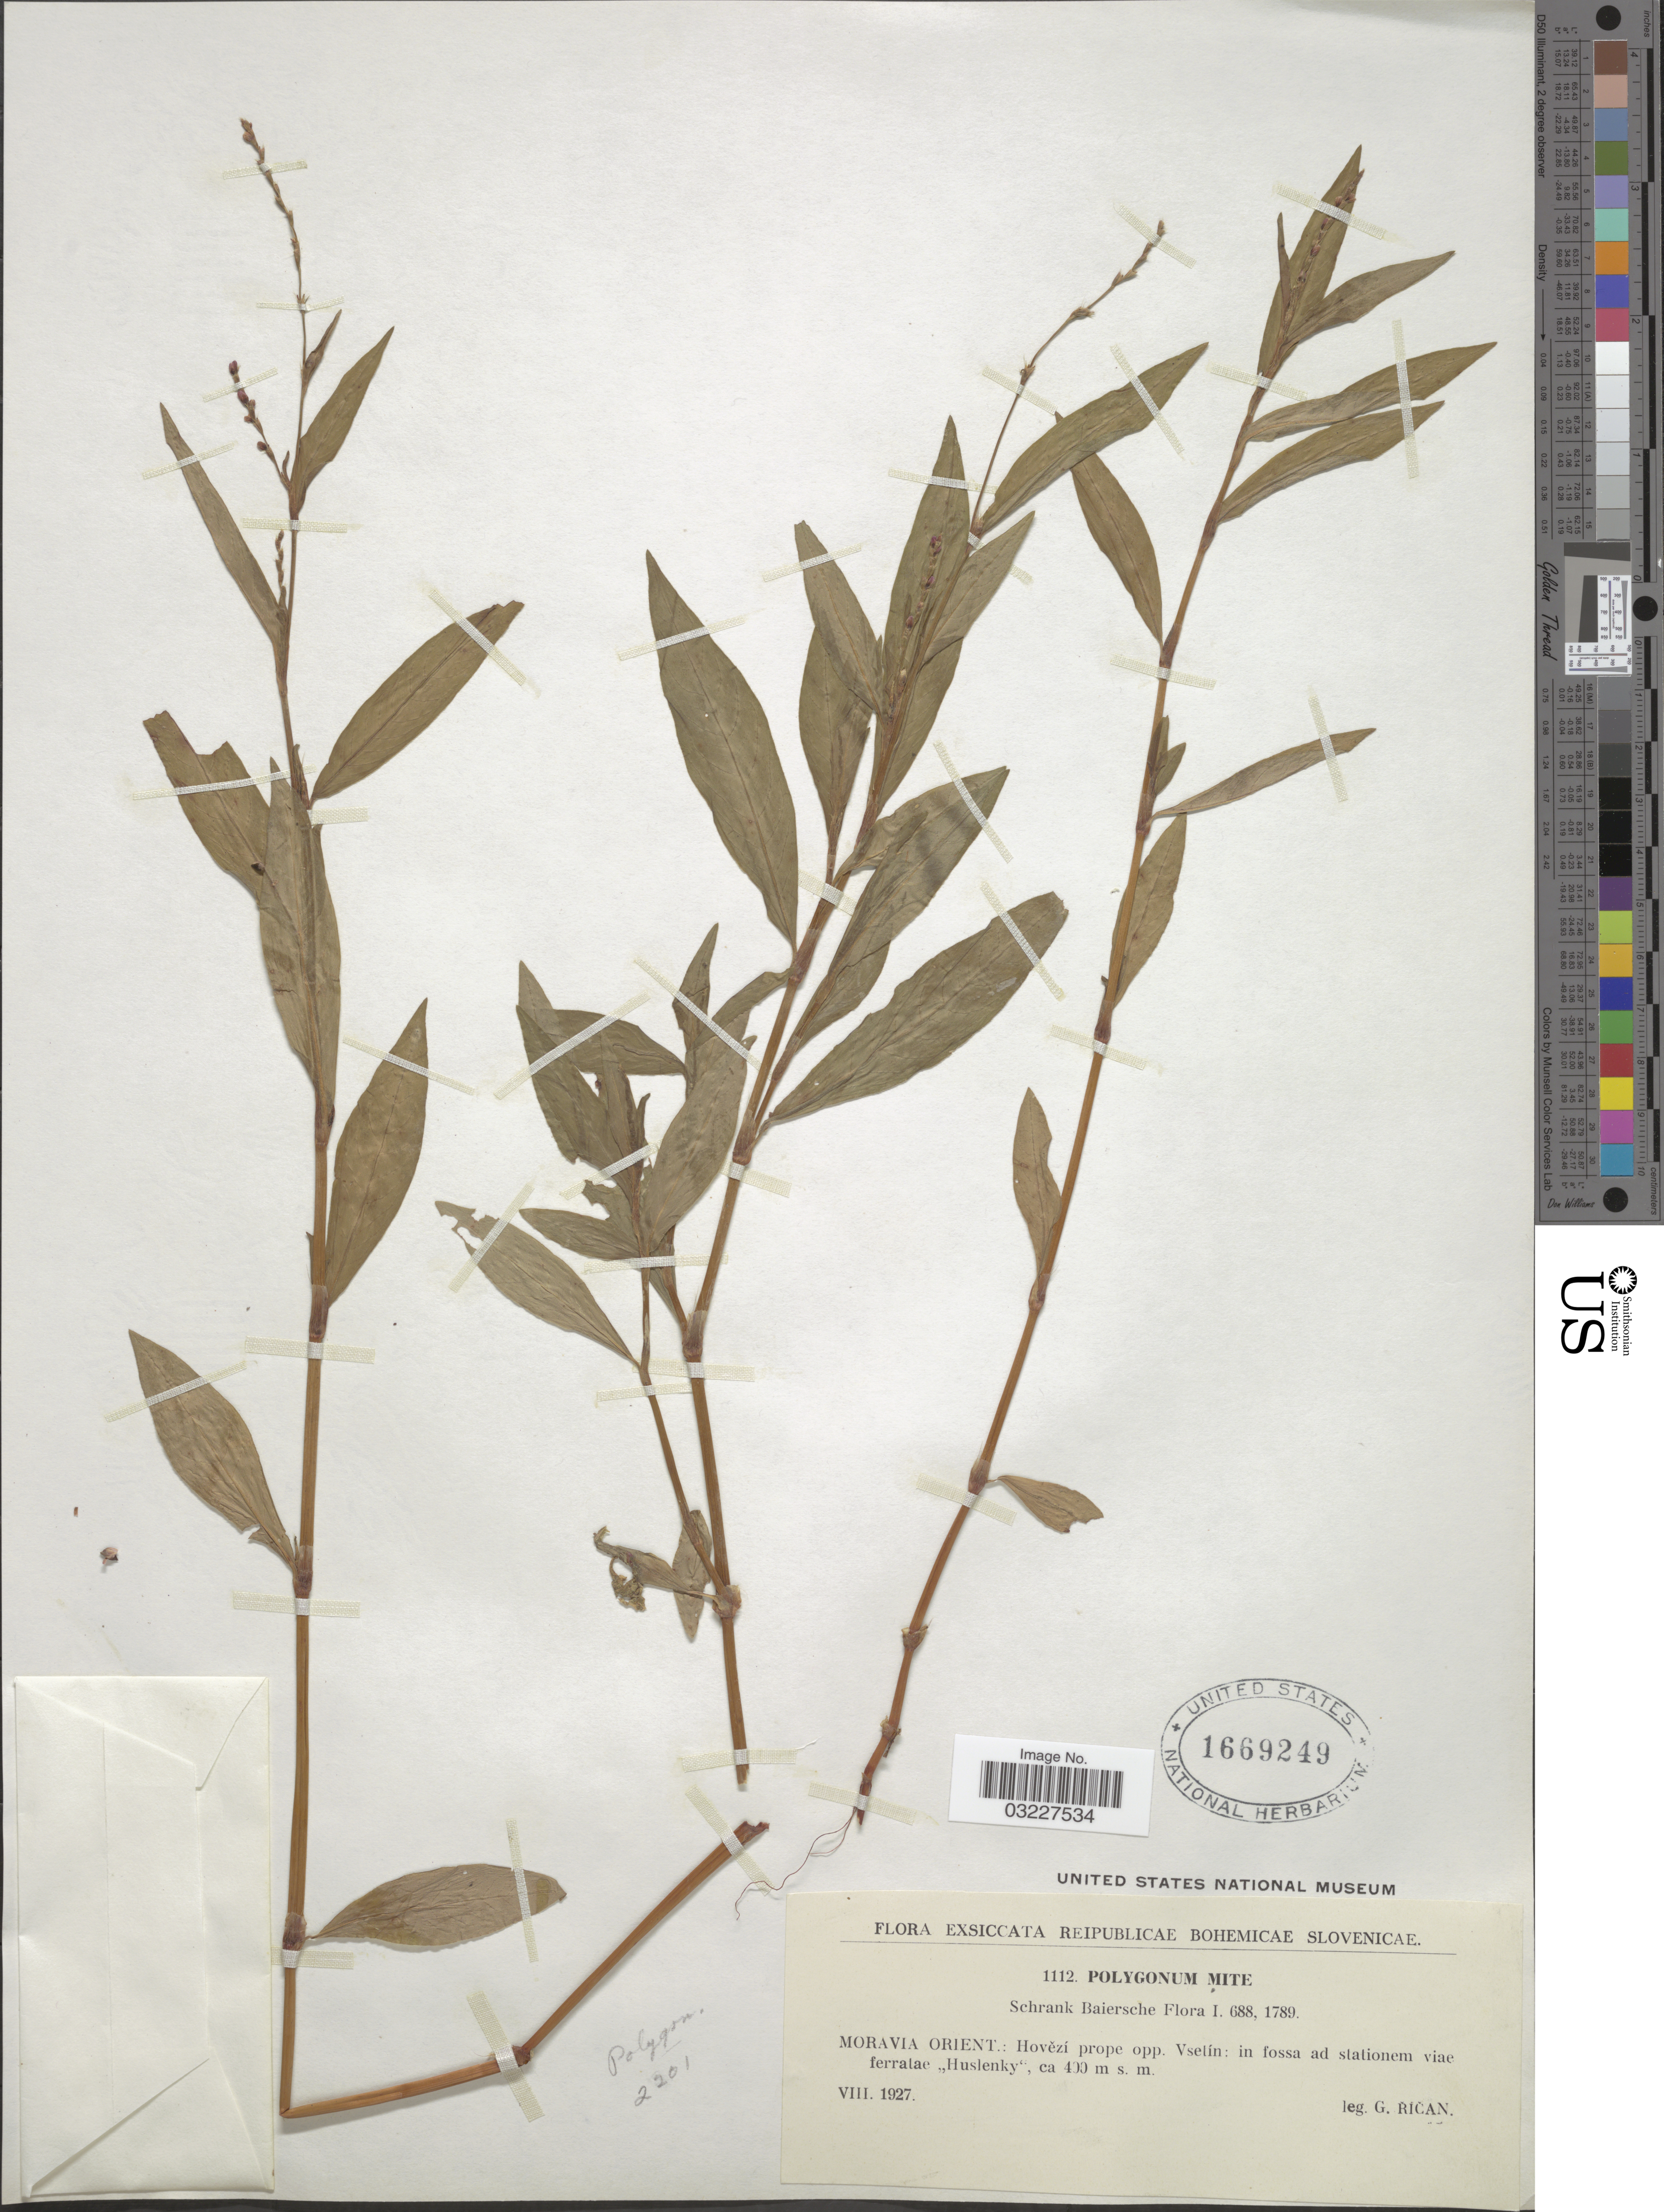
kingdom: Plantae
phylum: Tracheophyta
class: Magnoliopsida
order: Caryophyllales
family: Polygonaceae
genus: Polygonum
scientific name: Polygonum mite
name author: Schrank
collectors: G. Rican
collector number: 1112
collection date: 1927-08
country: Czechia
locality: Moravia Orient.: Hovezi prope opp. Vselín: in fossa ad stationem viae ferralae "Huslenky".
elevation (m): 400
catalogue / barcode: US 1669249